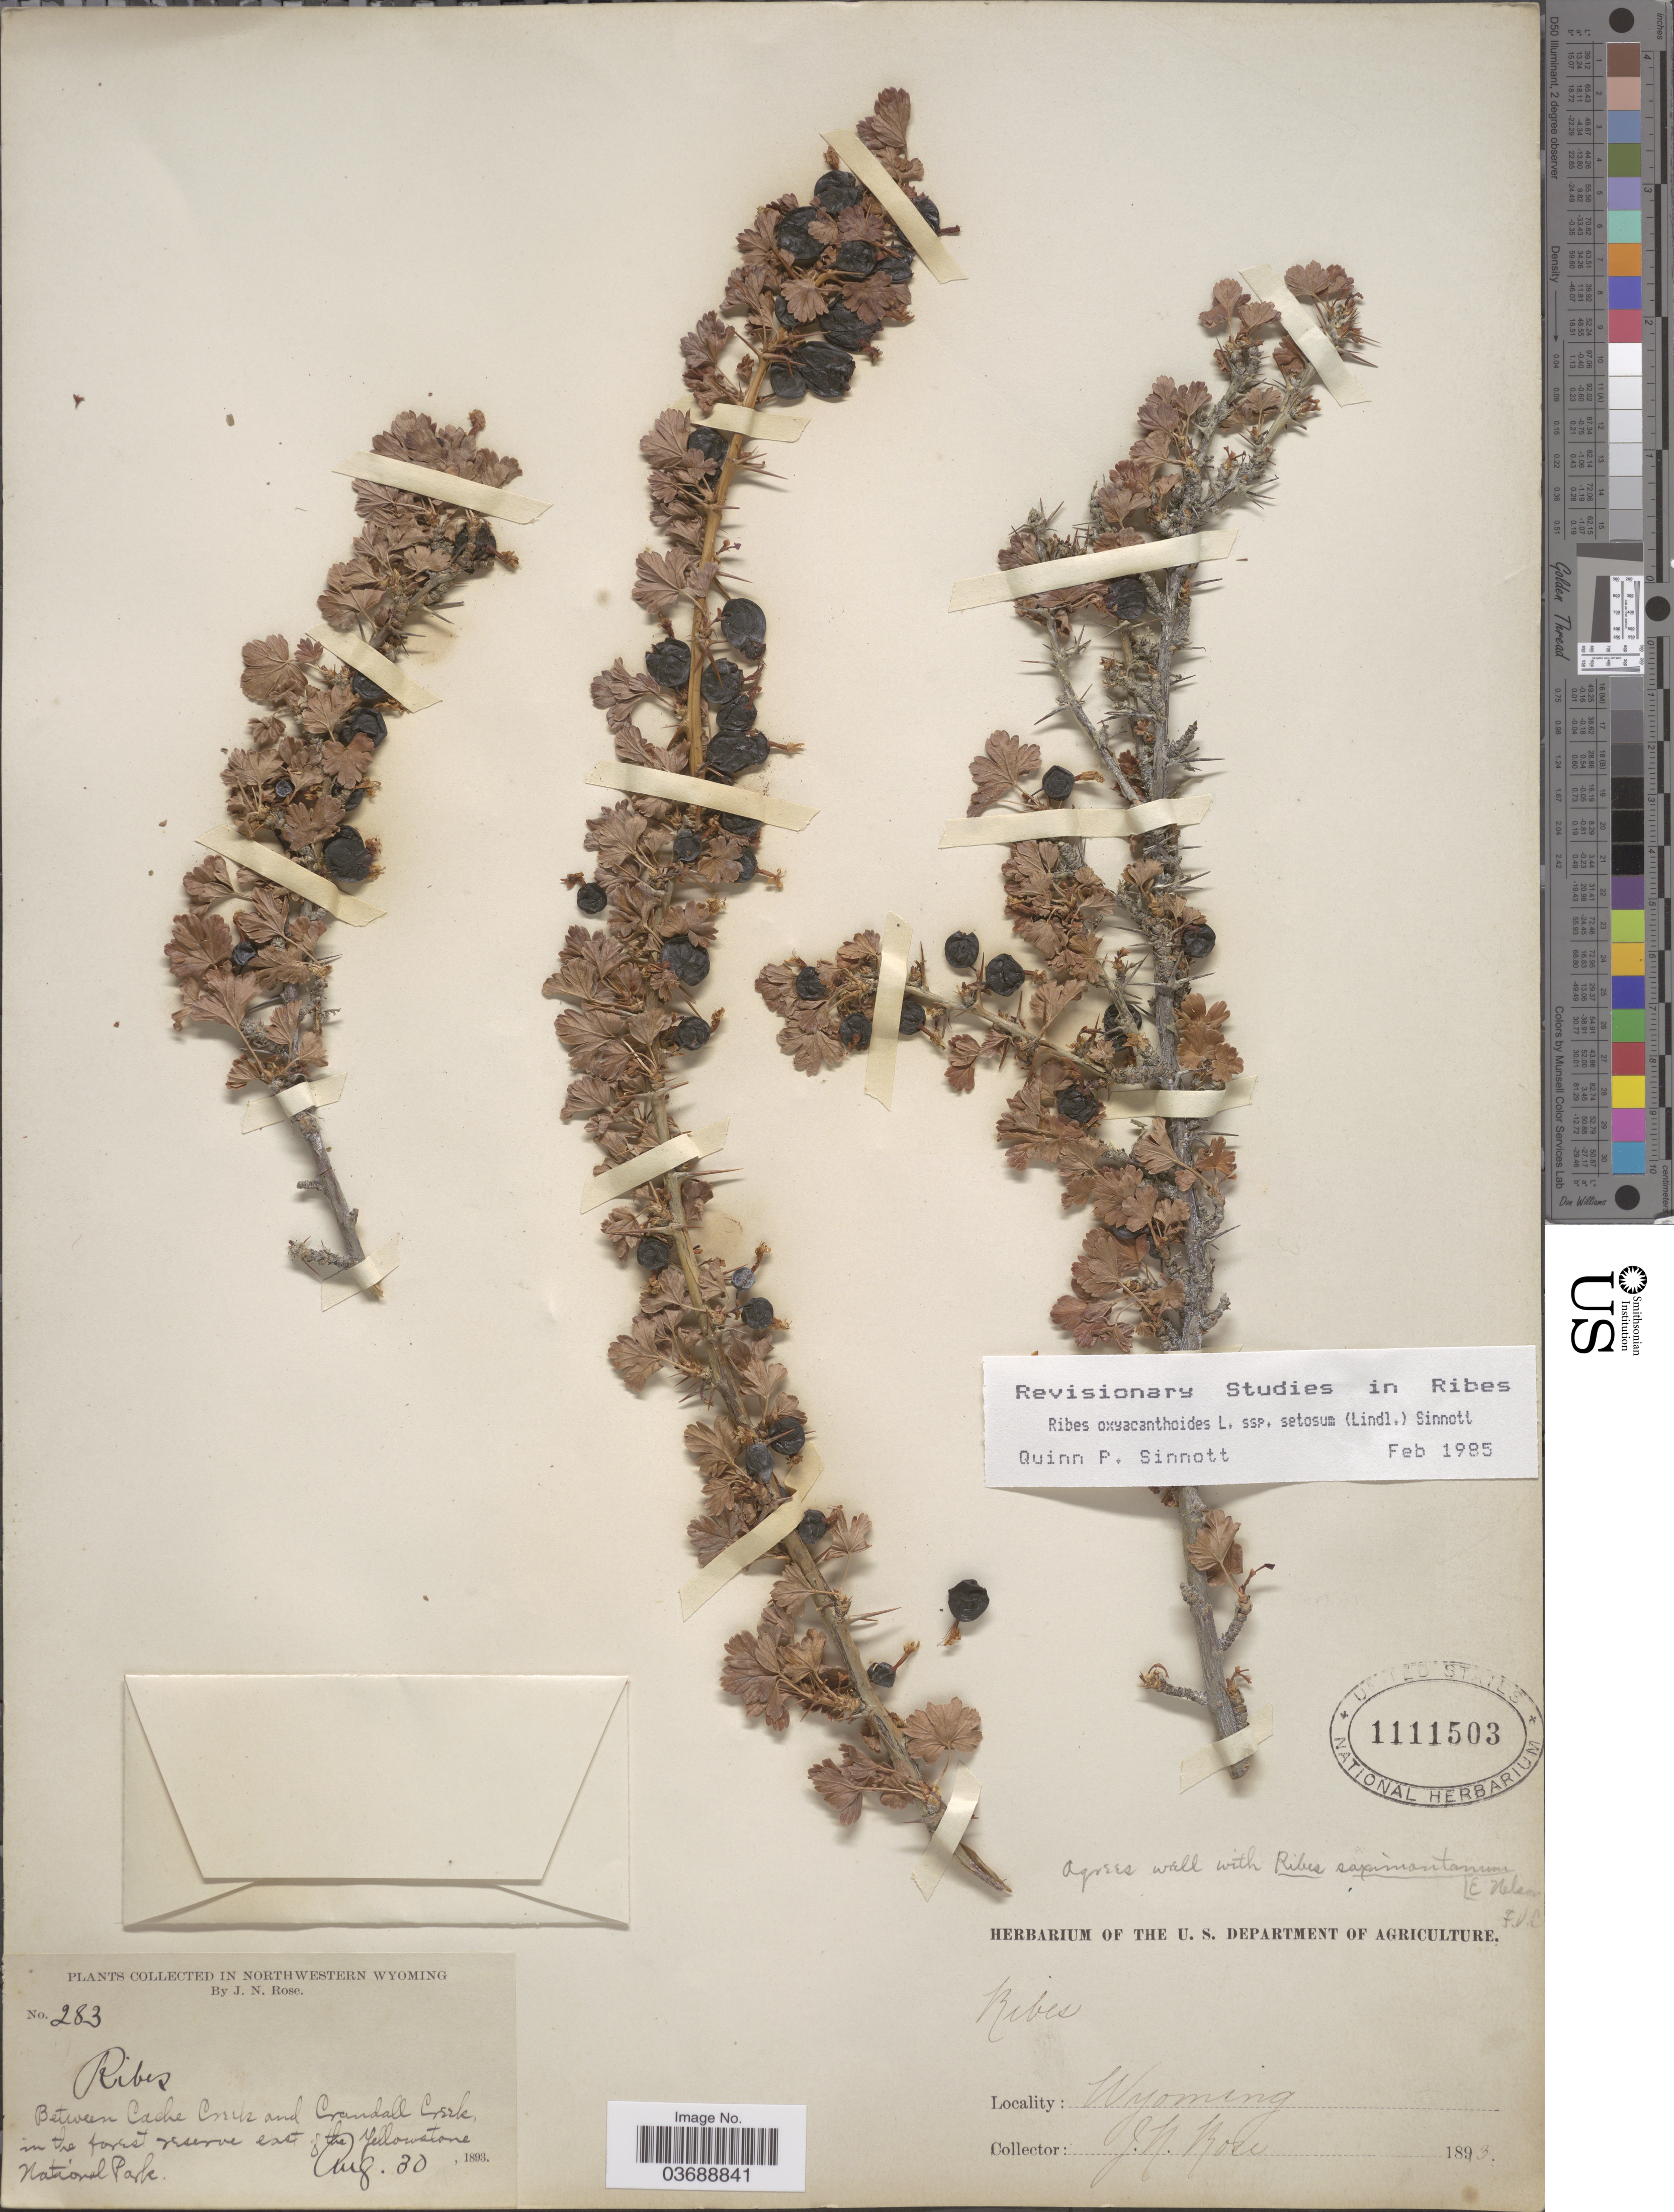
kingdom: Plantae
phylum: Tracheophyta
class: Magnoliopsida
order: Saxifragales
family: Grossulariaceae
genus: Ribes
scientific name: Ribes oxyacanthoides subsp. setosum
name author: (Lindl.) Q.P. Sinnott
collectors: J. N. Rose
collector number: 283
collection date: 1893-08-30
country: United States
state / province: Wyoming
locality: Northwestern Wyoming. Between Cache Creek and Crandall Creek, in the forest reserve east of the Yellowstone National Park.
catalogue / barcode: US 1111503